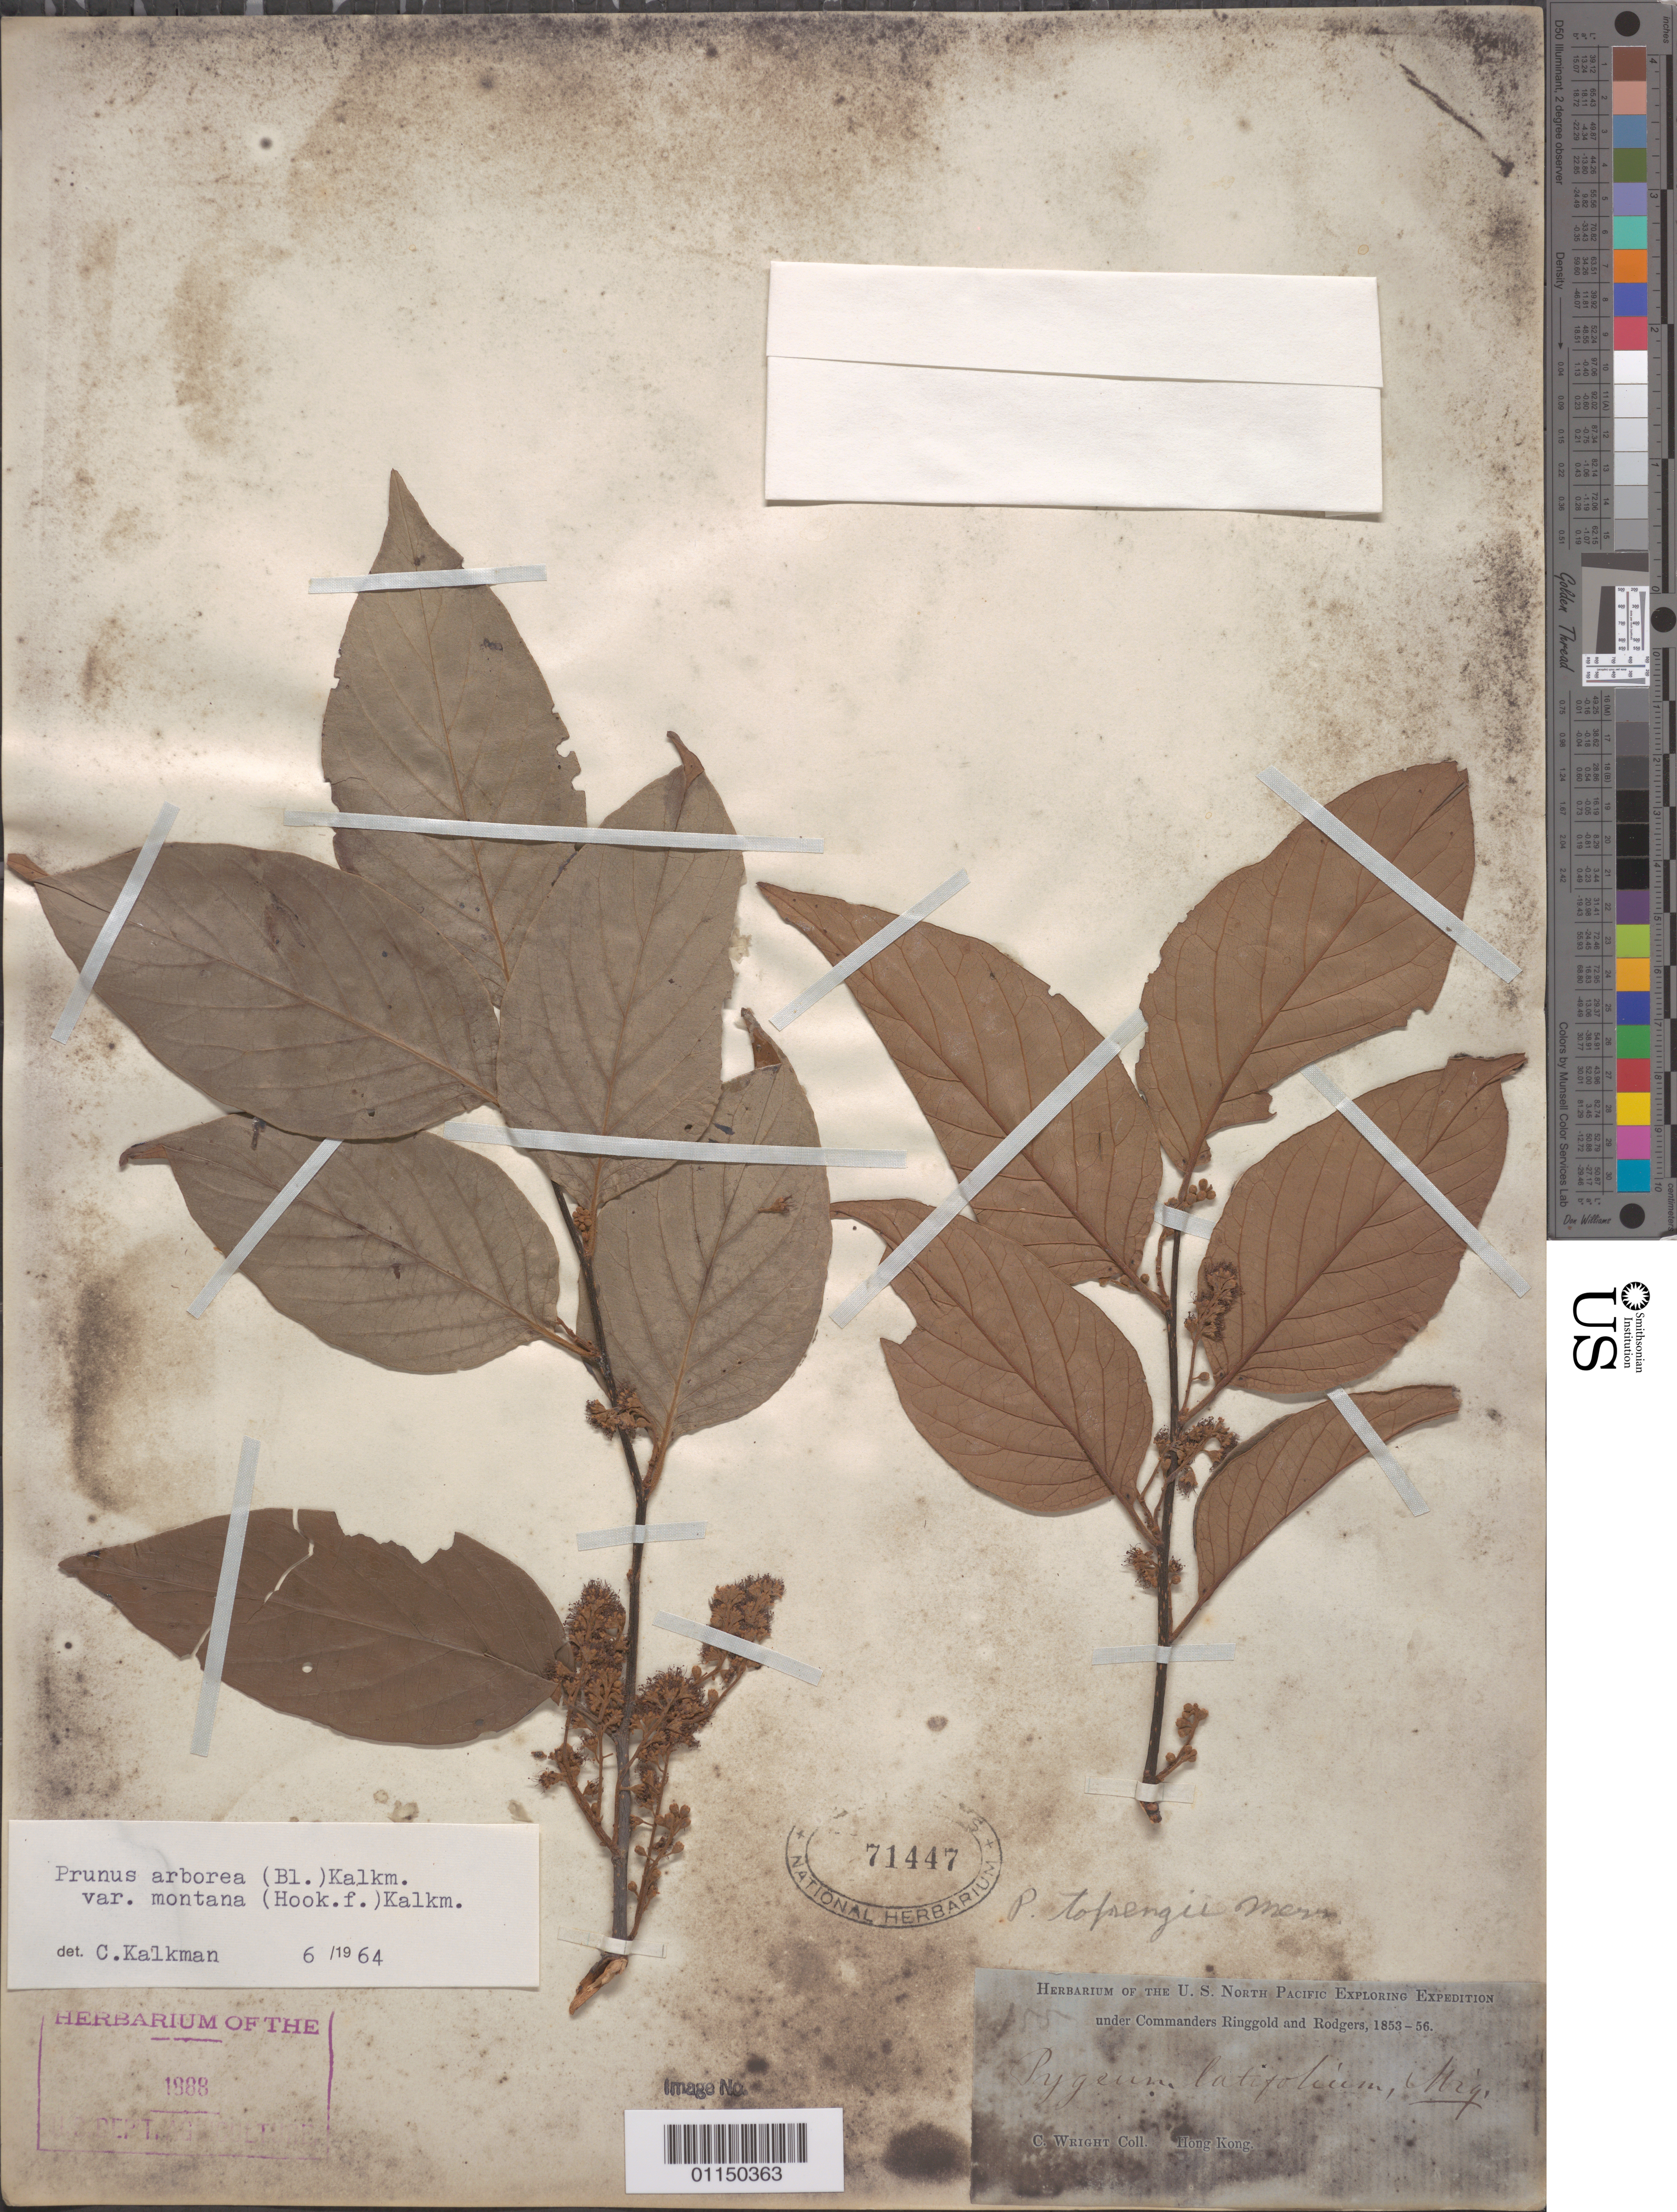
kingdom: Plantae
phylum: Tracheophyta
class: Magnoliopsida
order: Rosales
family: Rosaceae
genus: Prunus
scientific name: Prunus arborea var. montana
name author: (Hook. f.) Kalkman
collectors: C. Wright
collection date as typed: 1853 to -- -- 1856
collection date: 1853/1856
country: China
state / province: Hong Kong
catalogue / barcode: US 71447